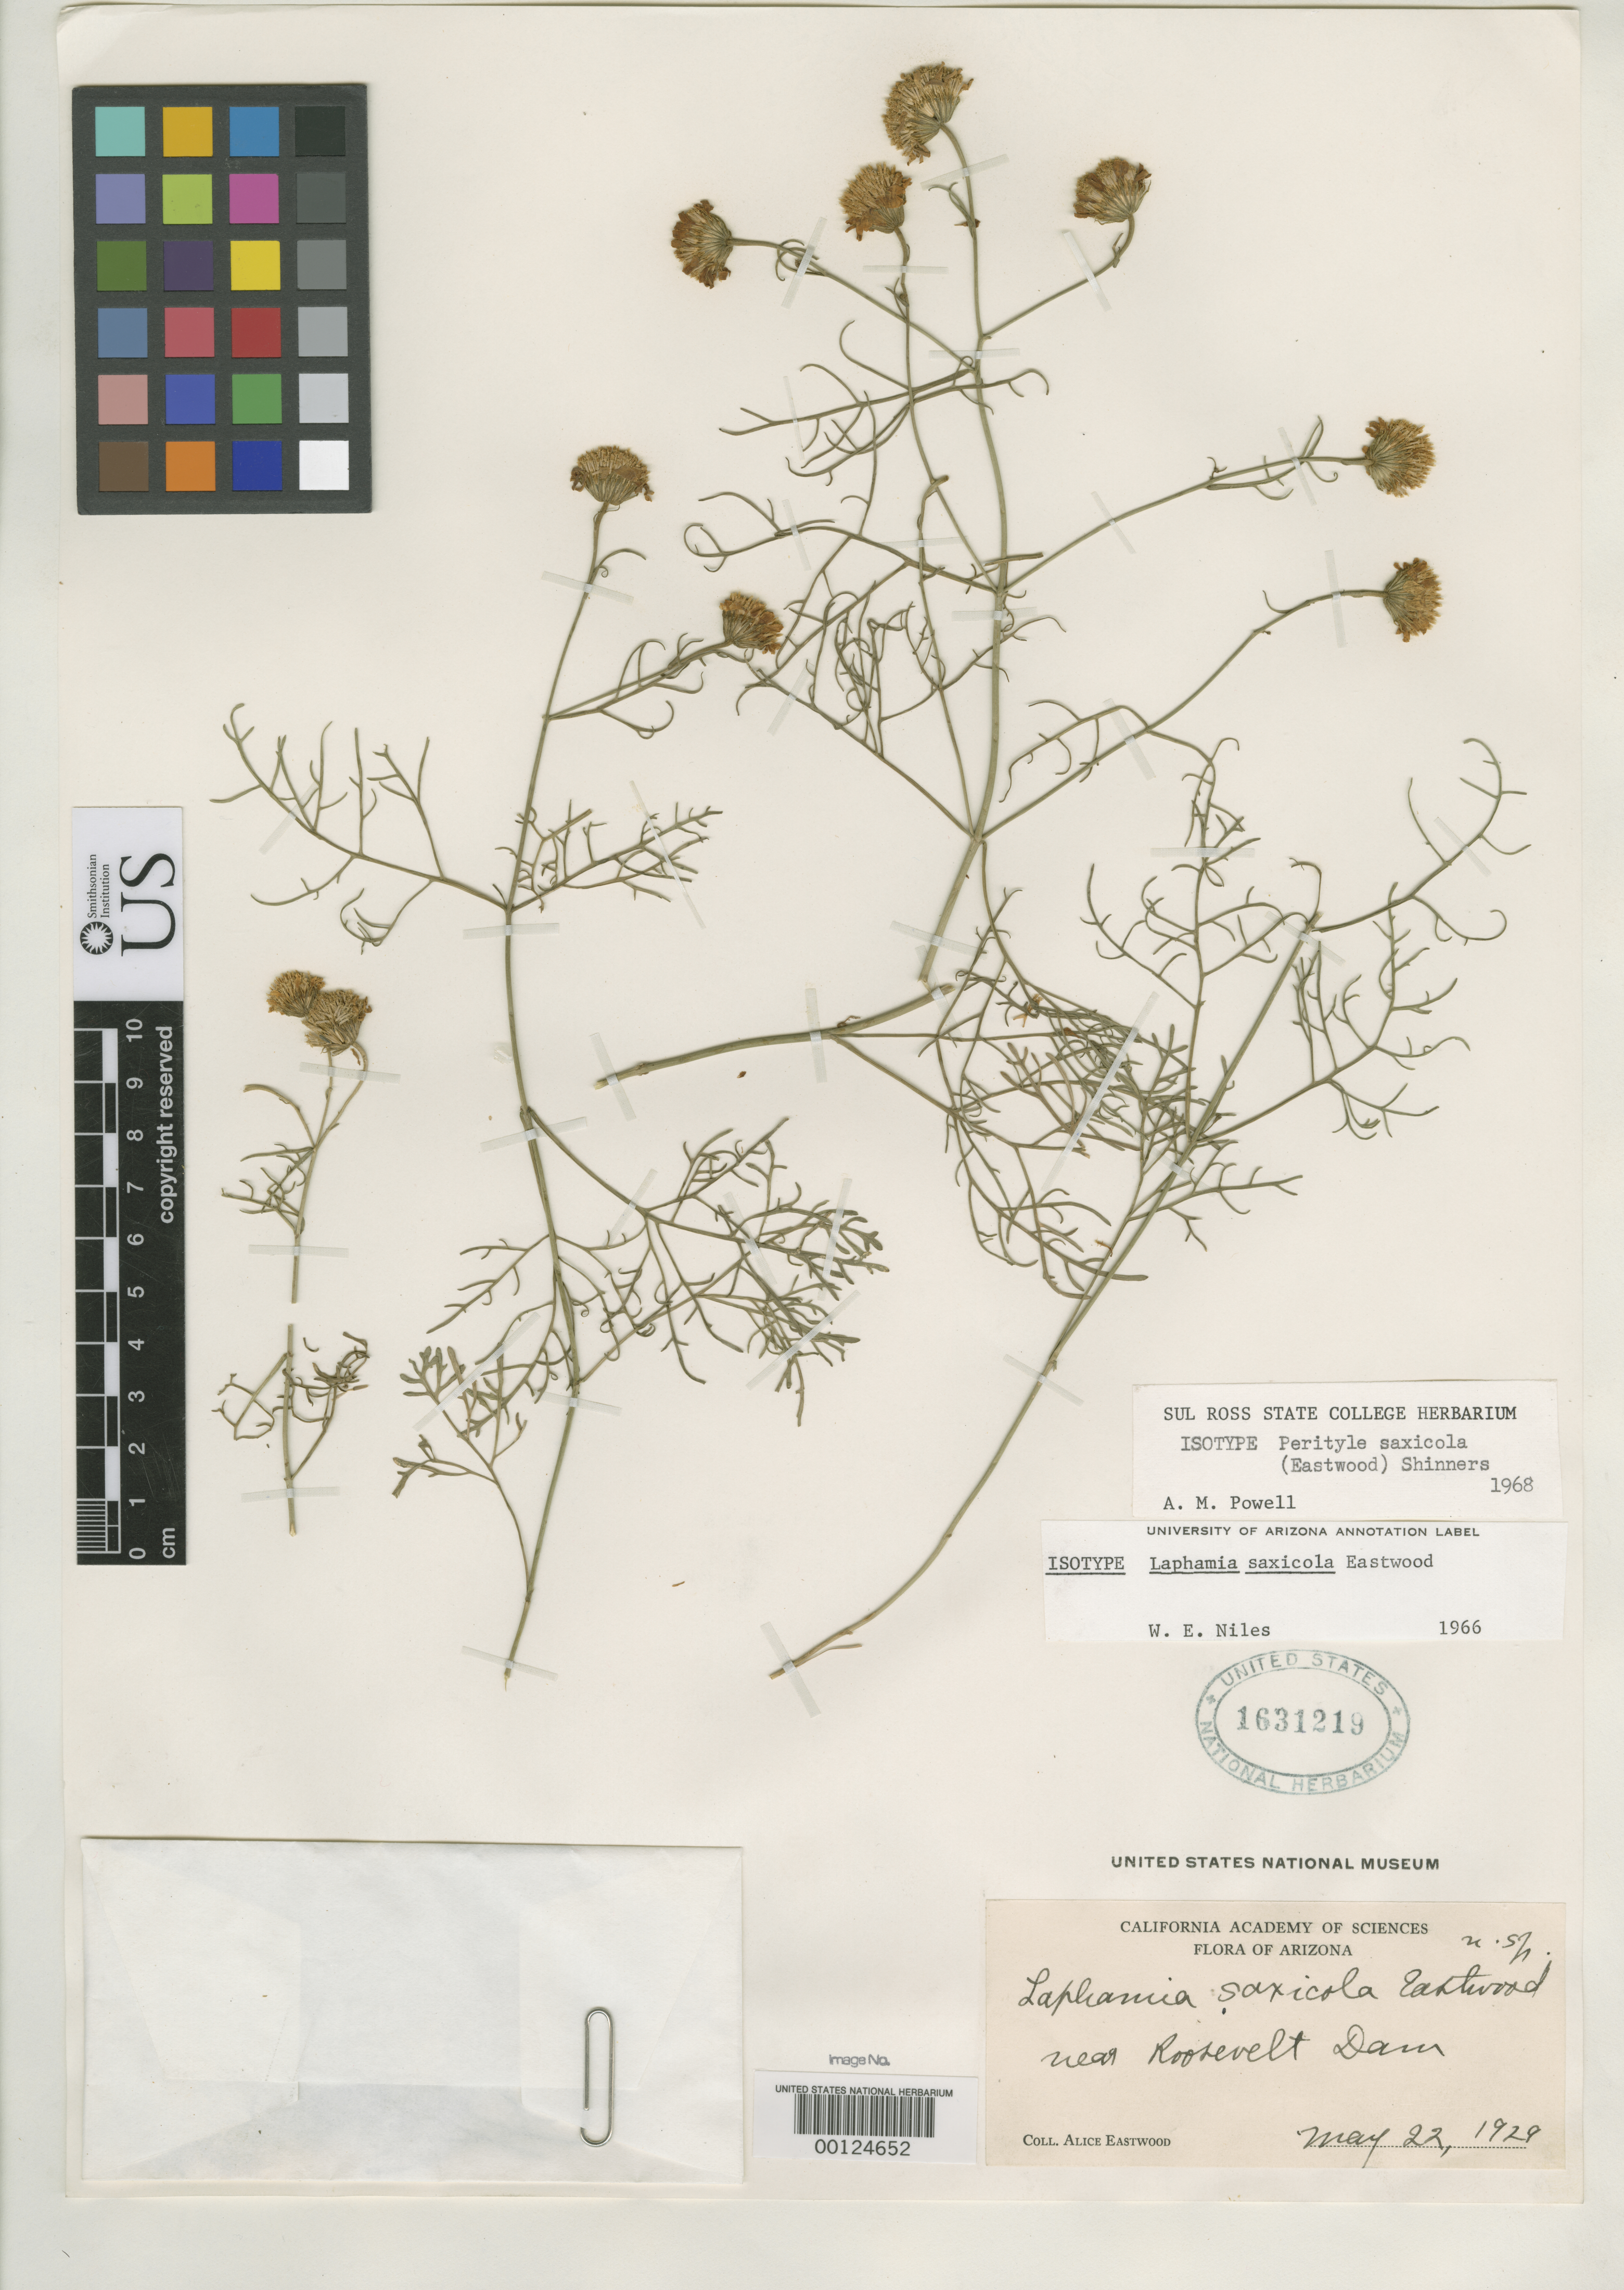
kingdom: Plantae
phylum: Tracheophyta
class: Magnoliopsida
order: Asterales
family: Asteraceae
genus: Laphamia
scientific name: Laphamia saxicola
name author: Eastw.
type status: Isotype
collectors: A. Eastwood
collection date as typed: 22 May 1929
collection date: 1929-05-22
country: United States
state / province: Arizona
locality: Near Roosevelt Dam.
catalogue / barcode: US 1631219